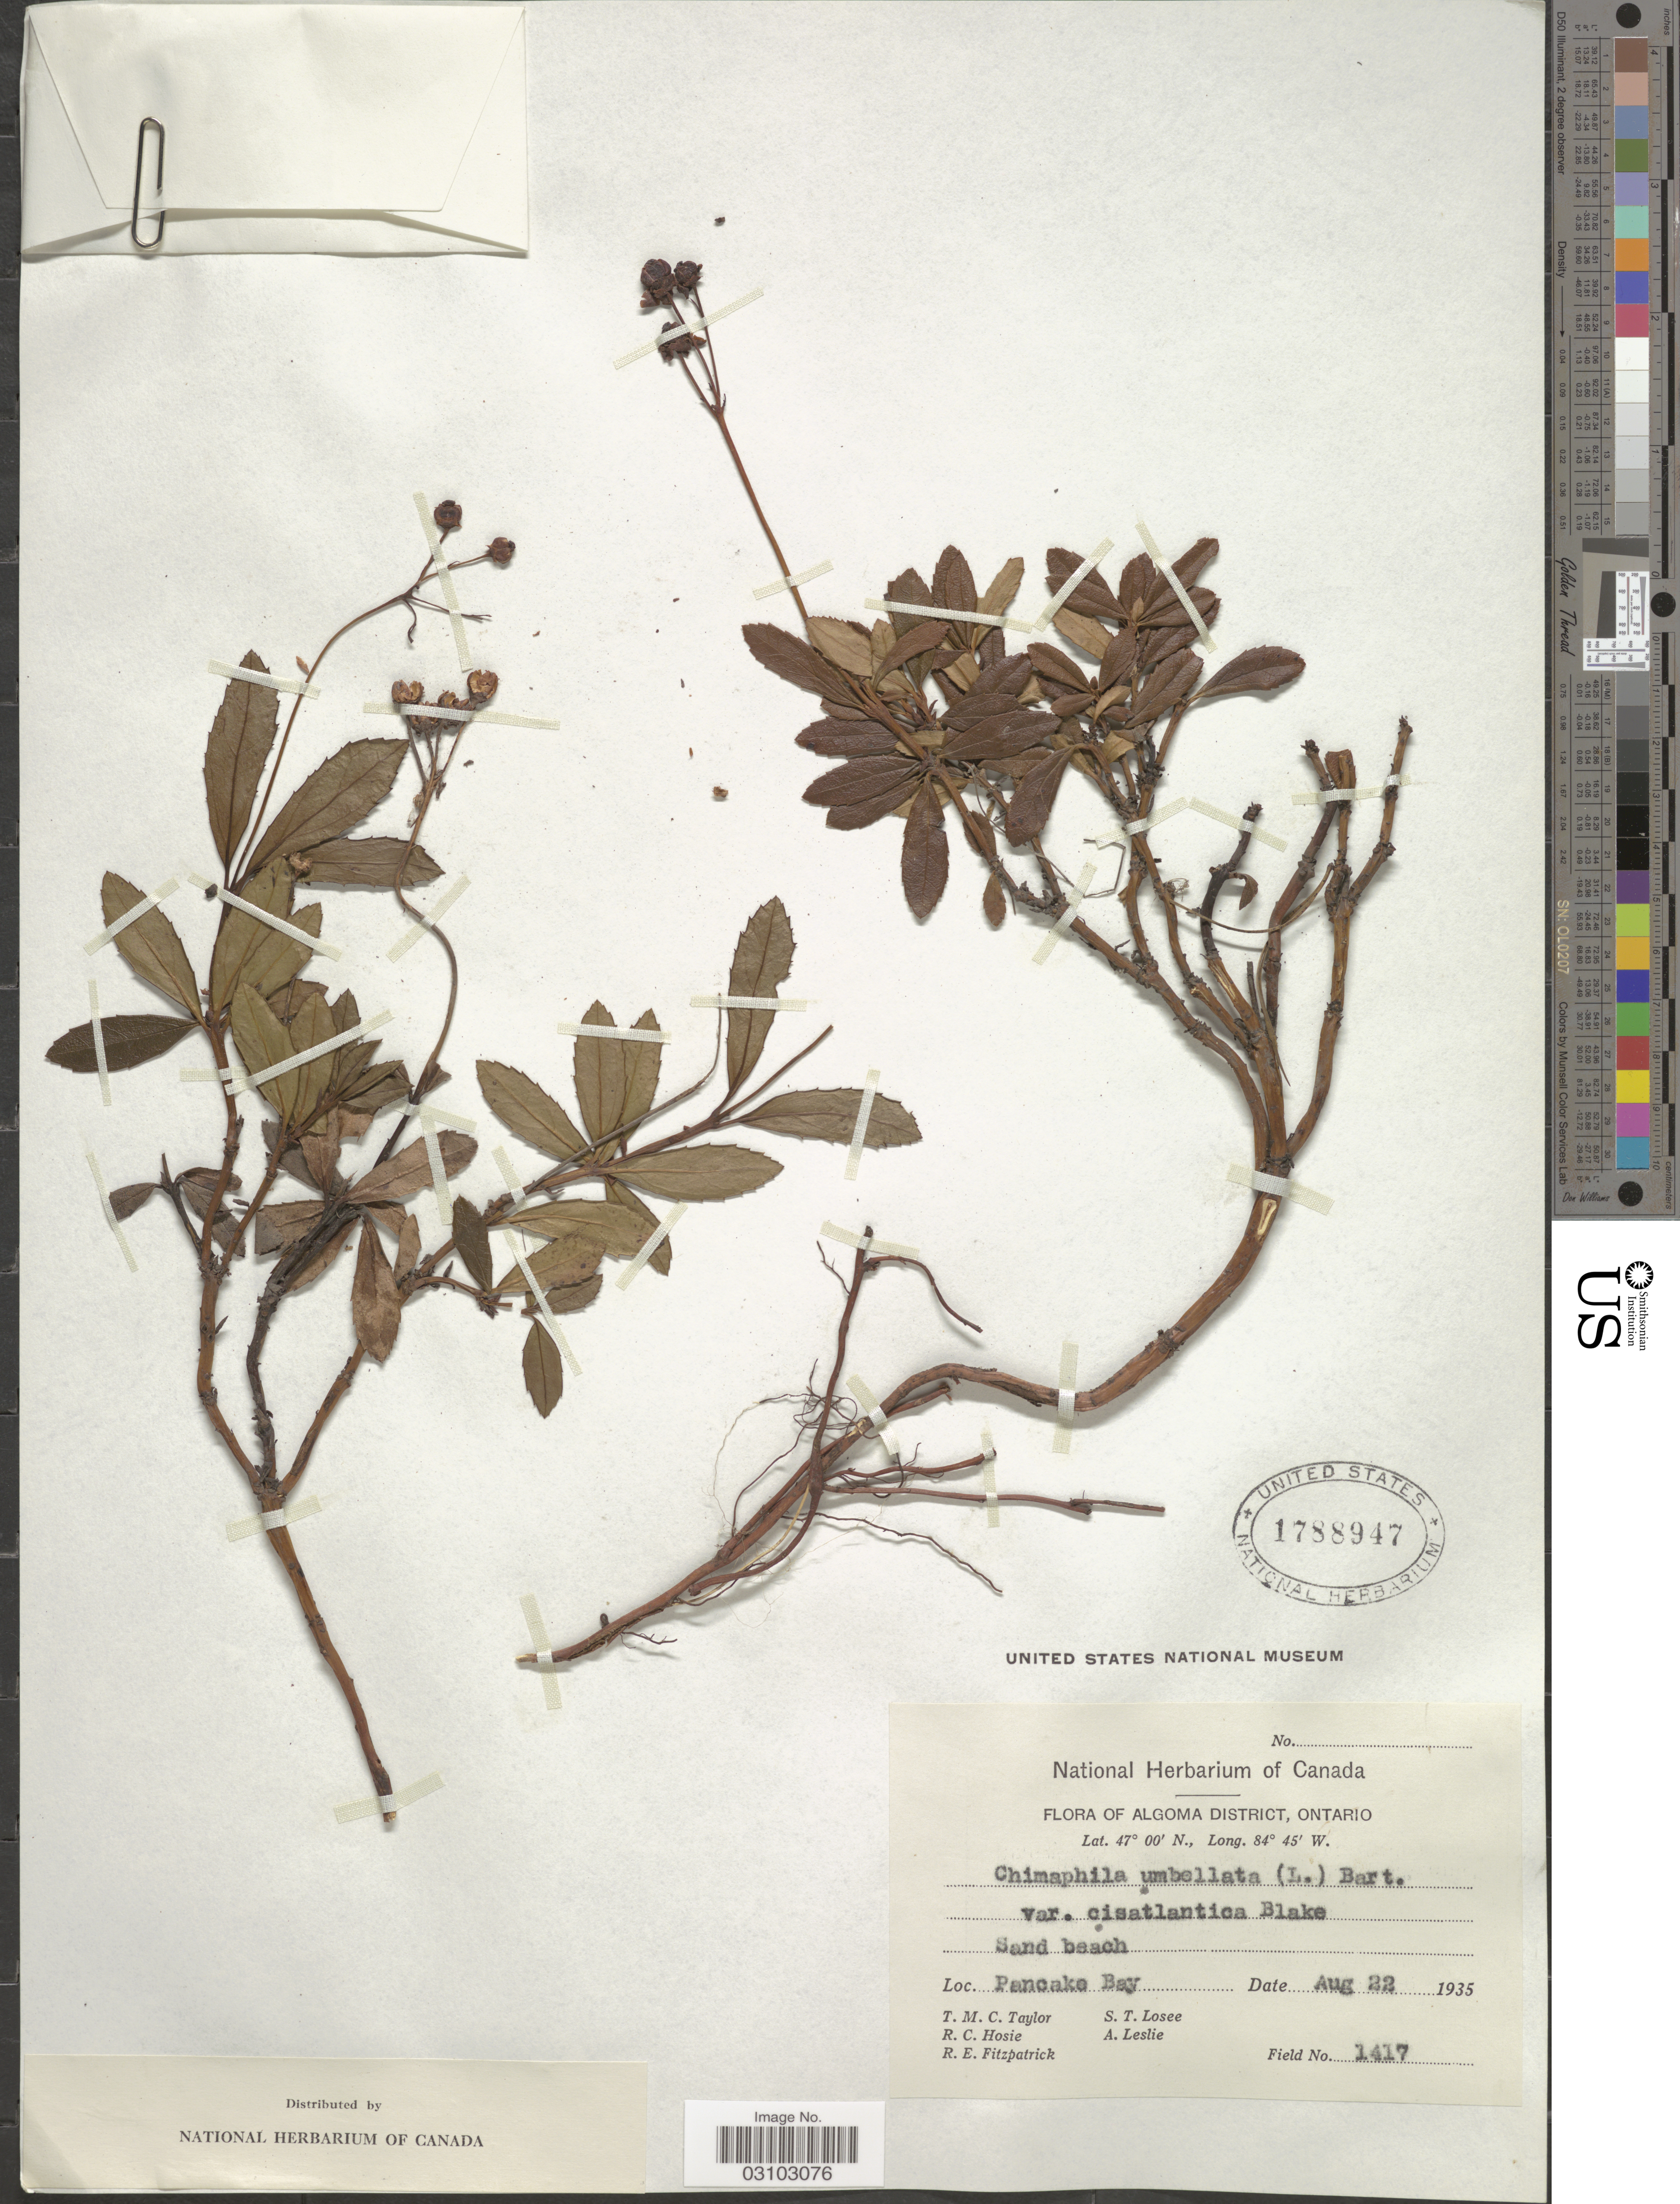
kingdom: Plantae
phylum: Tracheophyta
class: Magnoliopsida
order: Ericales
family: Ericaceae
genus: Chimaphila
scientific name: Chimaphila umbellata var. occidentalis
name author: (Rydb.) S.F. Blake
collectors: T. M. C. Taylor, R. Hosie, R. Fitzpatrick, S. Losee & A. Leslie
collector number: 1417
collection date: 1935-08-22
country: Canada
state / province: Ontario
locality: Algoma District, Pancake Bay.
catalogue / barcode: US 1788947